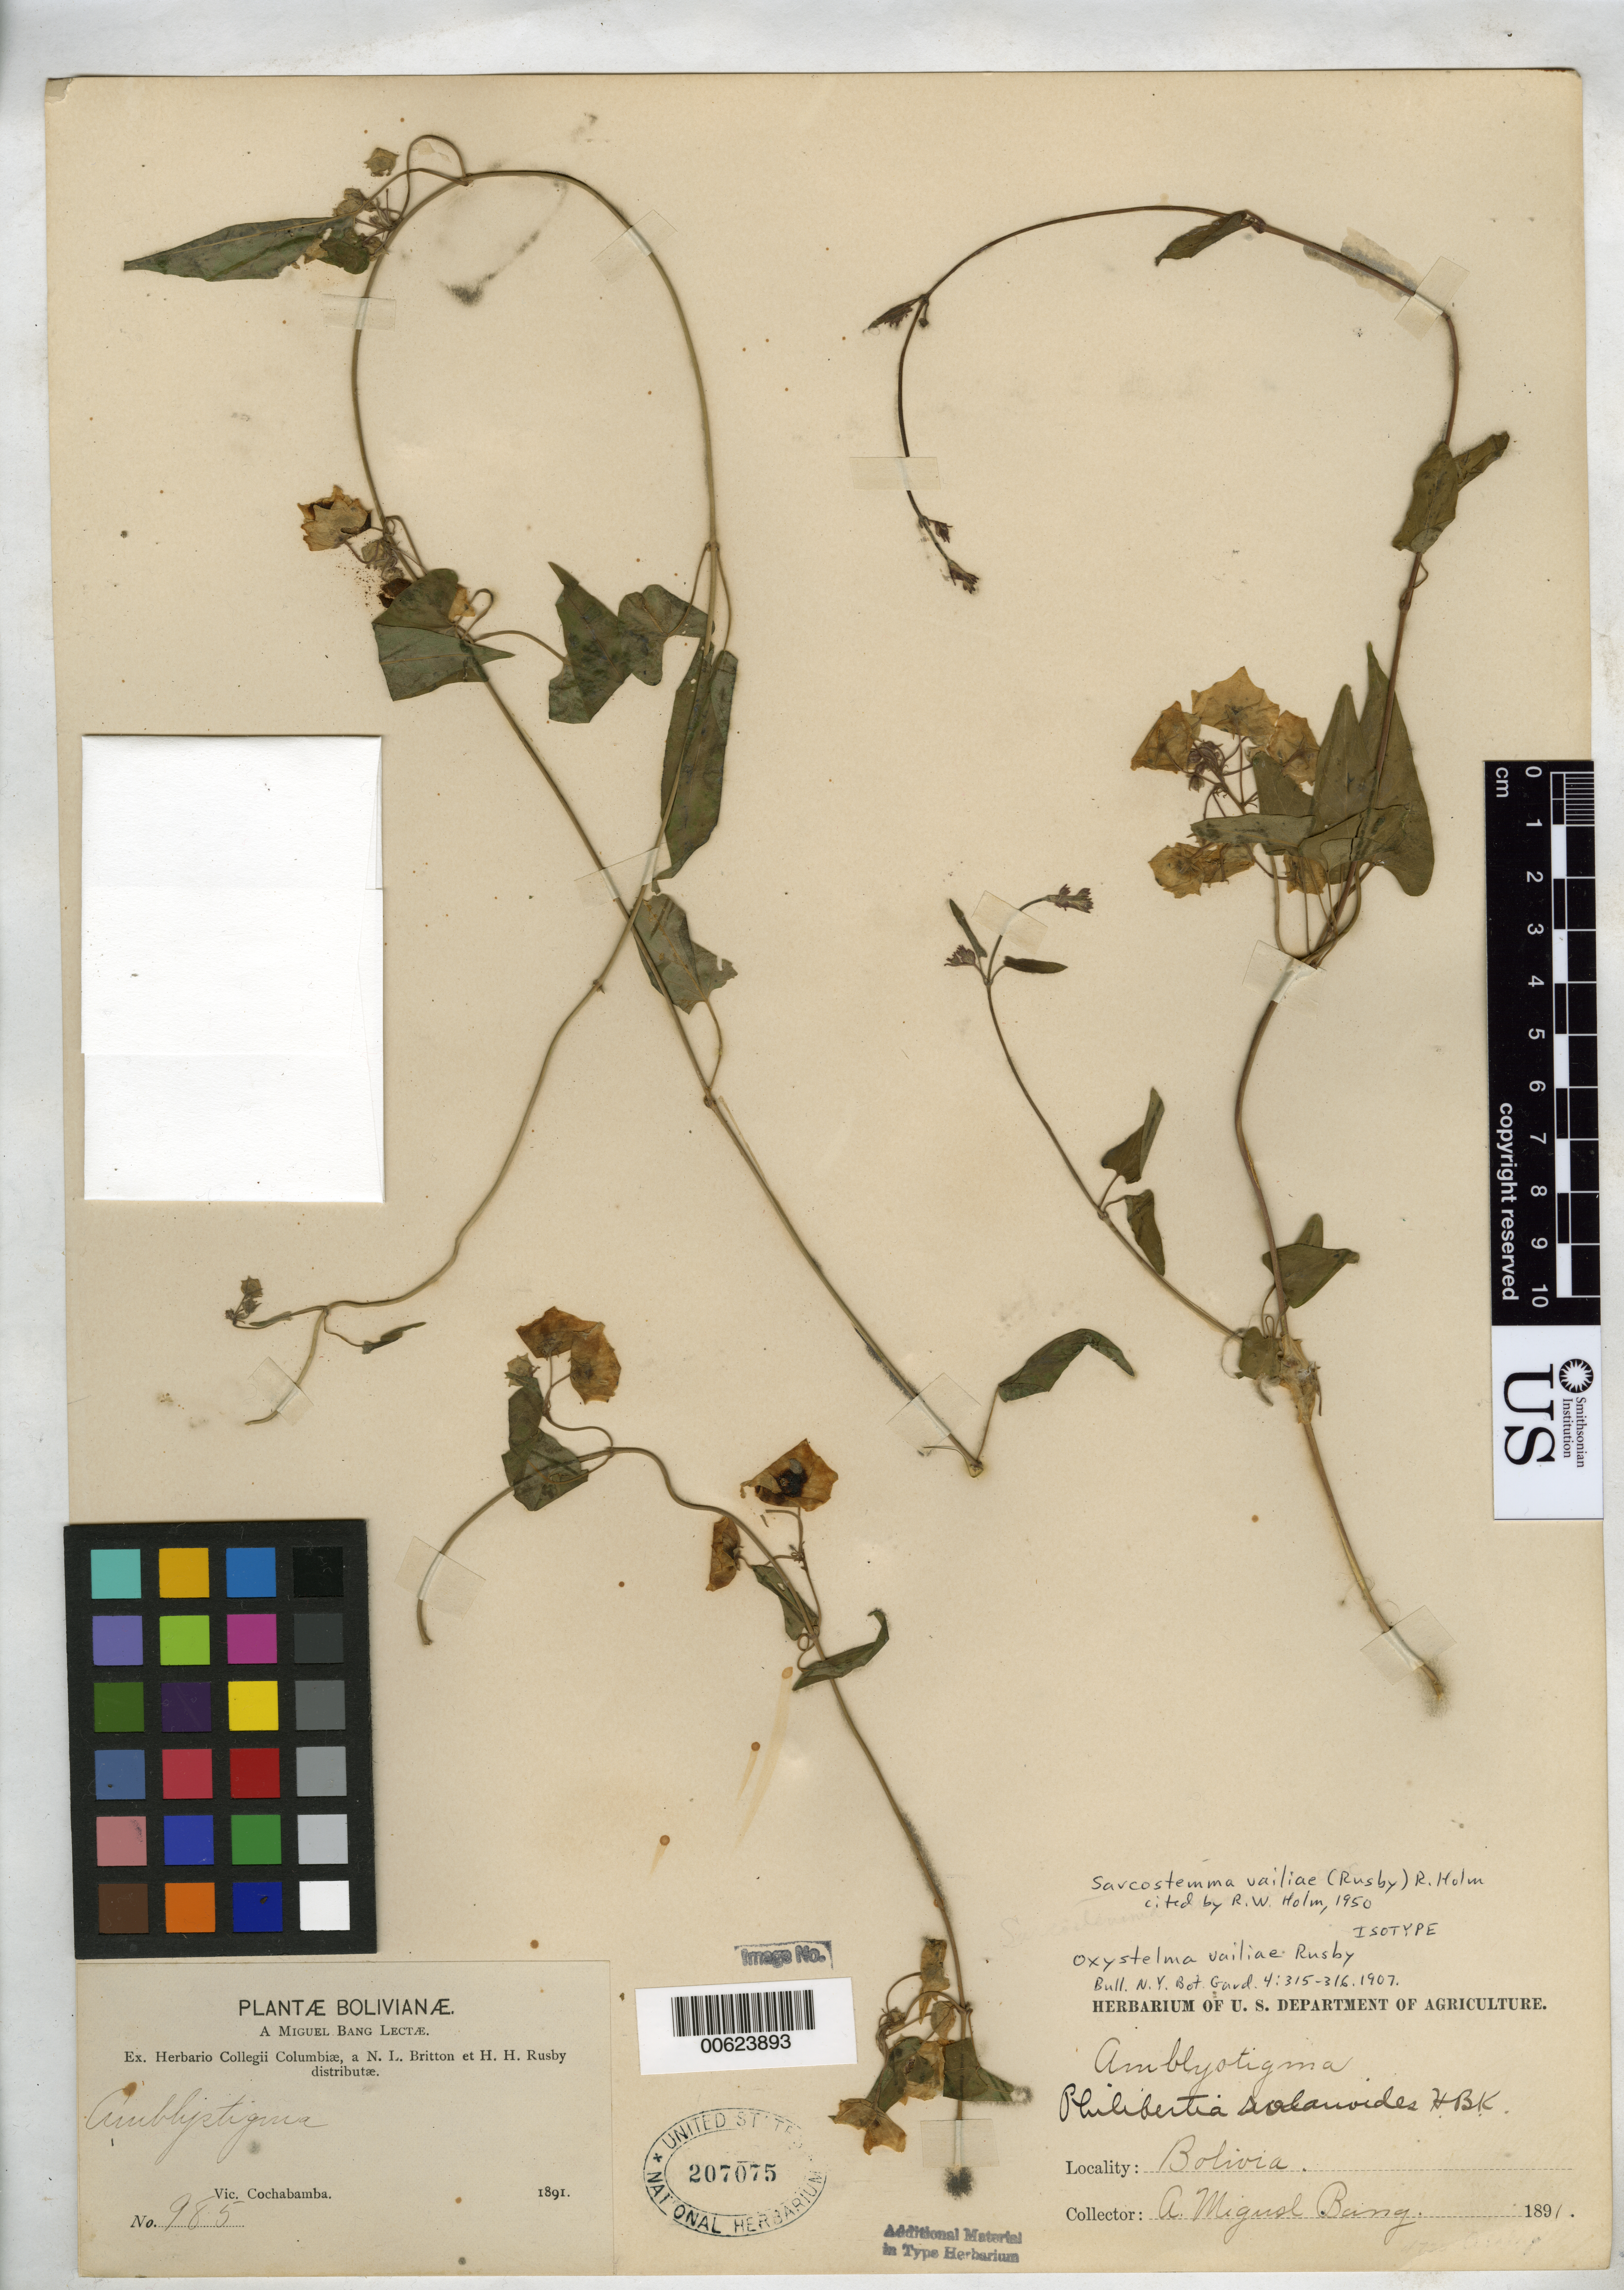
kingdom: Plantae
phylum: Tracheophyta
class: Magnoliopsida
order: Gentianales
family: Apocynaceae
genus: Oxystelma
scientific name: Oxystelma vailiae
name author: Rusby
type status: Isotype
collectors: M. Bang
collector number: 985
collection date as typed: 1891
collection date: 1891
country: Bolivia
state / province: Cochabamba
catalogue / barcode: US 207075